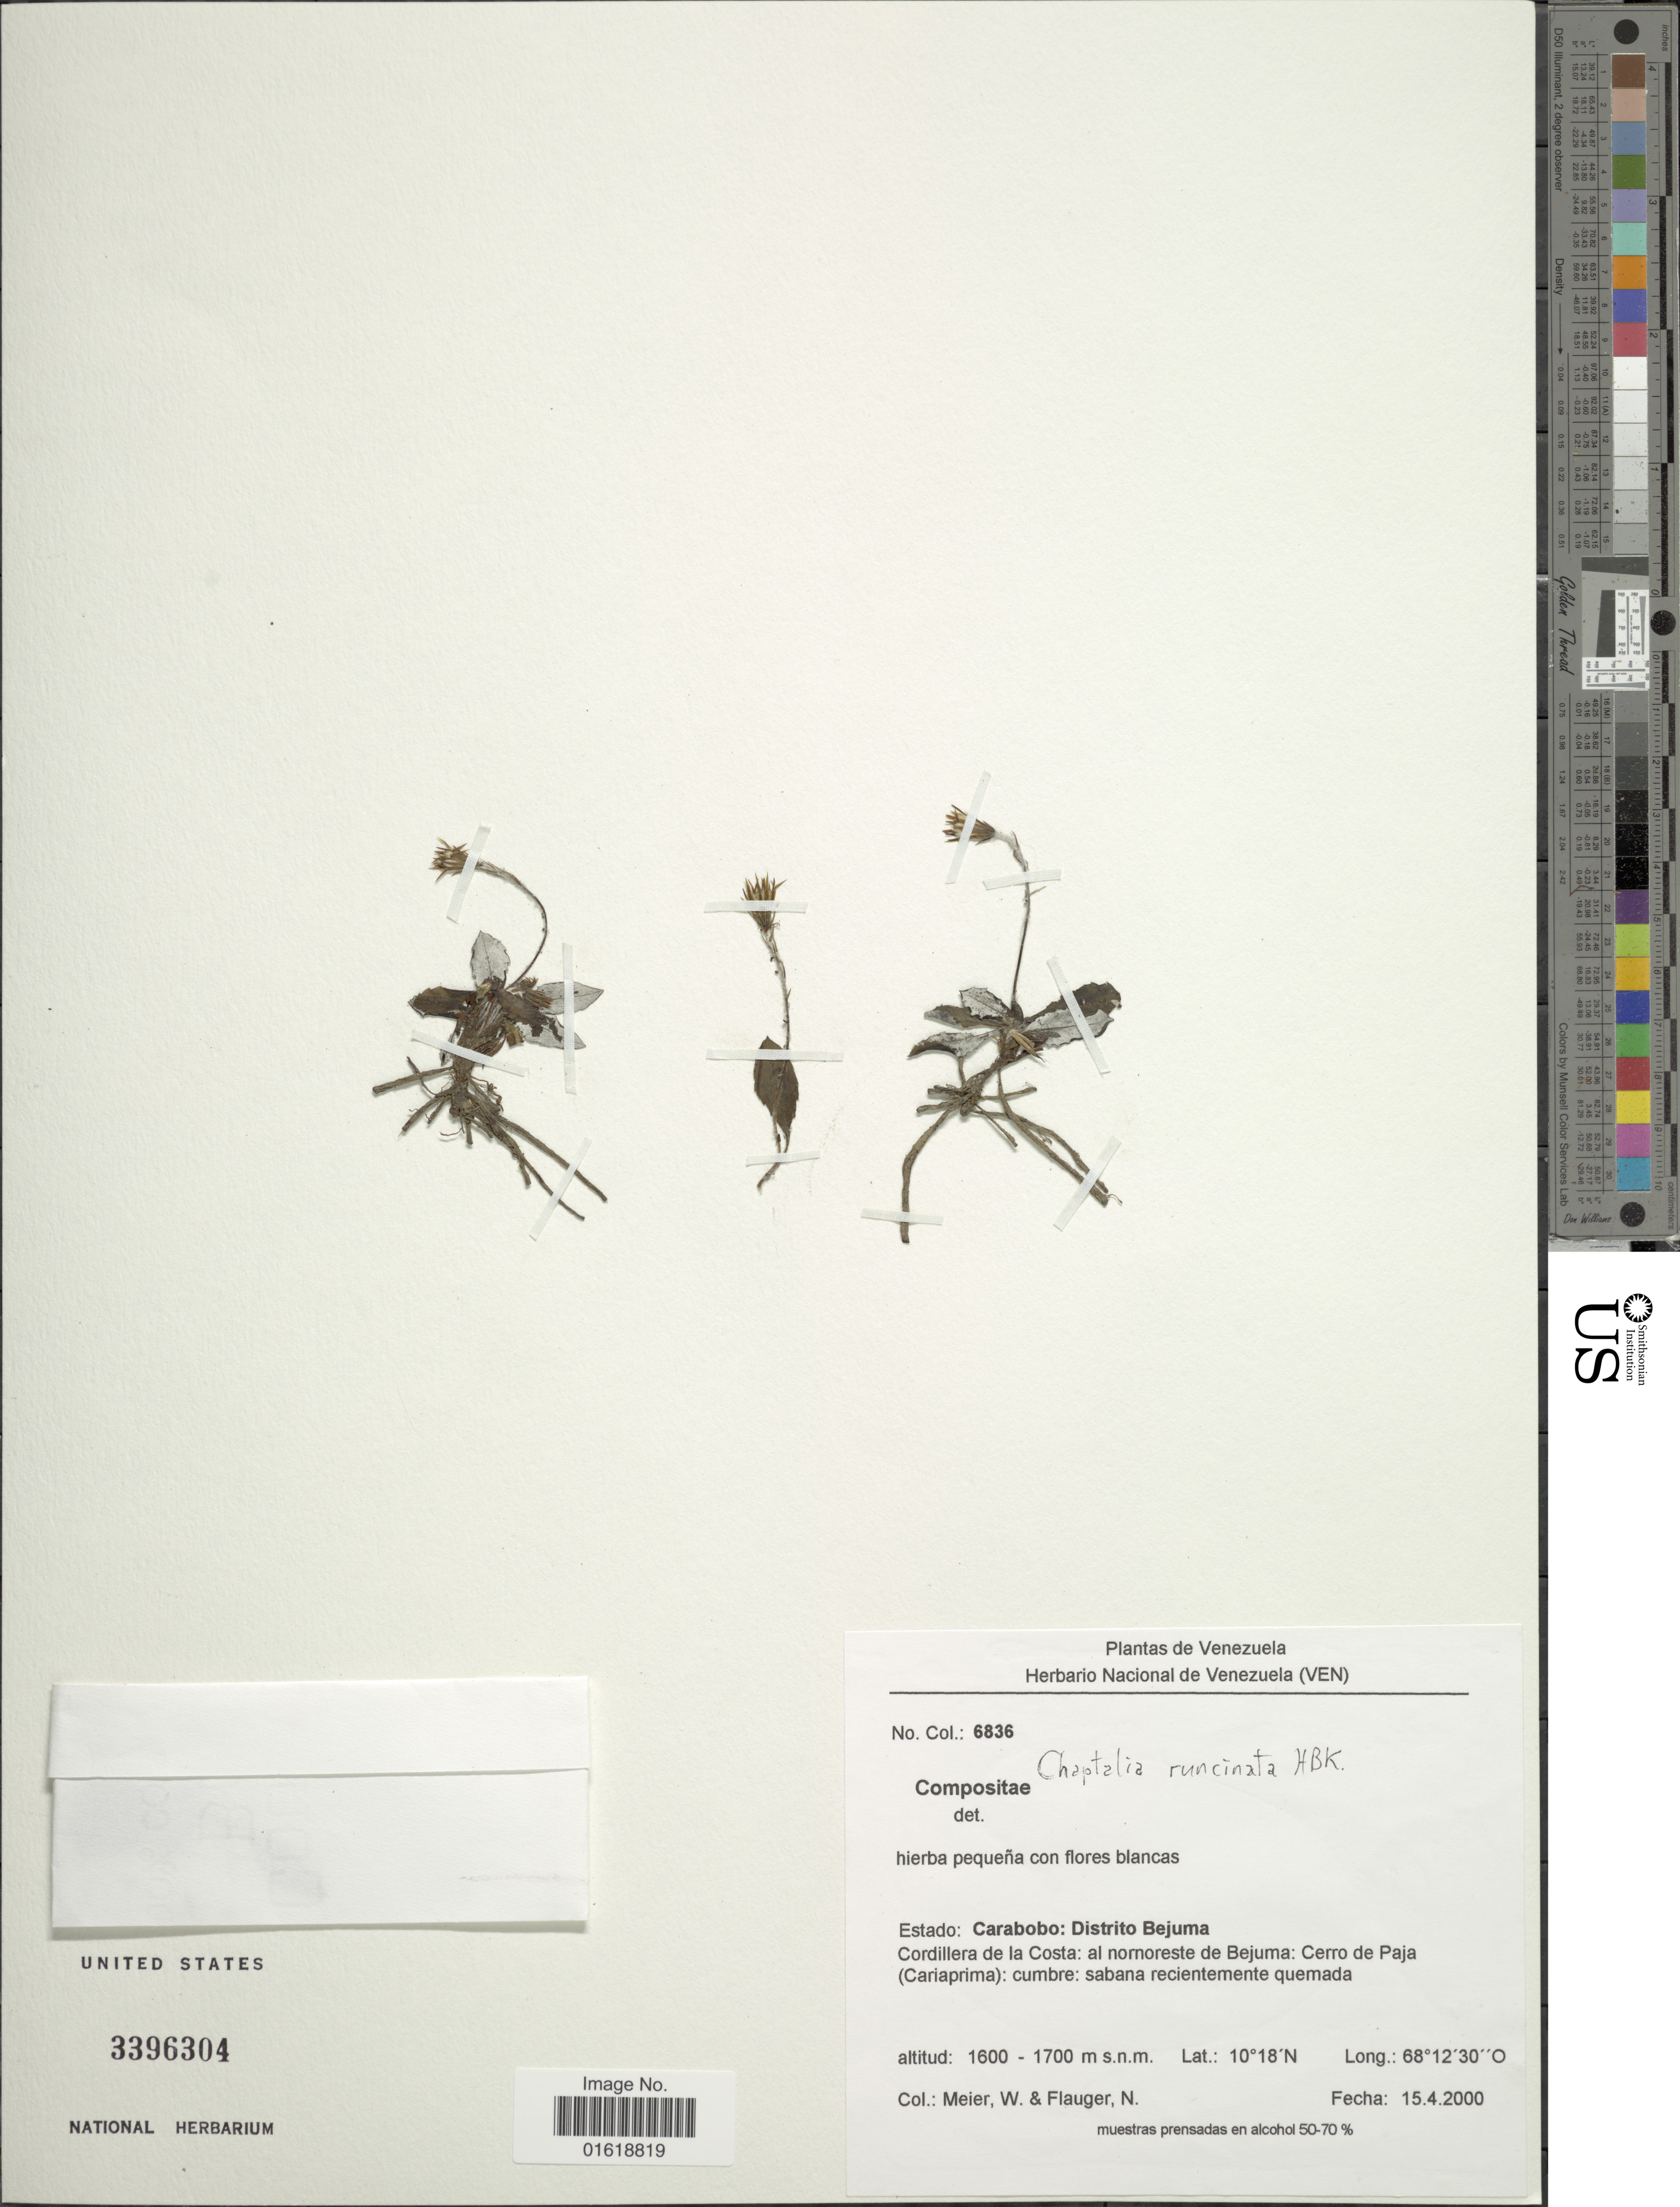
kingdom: Plantae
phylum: Tracheophyta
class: Magnoliopsida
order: Asterales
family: Asteraceae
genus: Chaptalia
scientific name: Chaptalia runcinata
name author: Kunth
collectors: W. Meier & N. Flauger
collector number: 6836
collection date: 2000-04-15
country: Venezuela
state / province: Carabobo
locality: Estado: Carabobo: Distrito Bejuma. Cordillera de la Costa: al nomoreste de Bejuma: Cerro de Paja (Cariaprima): cumbre: sabana recientemente quemada.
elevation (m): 1600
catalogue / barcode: US 3396304